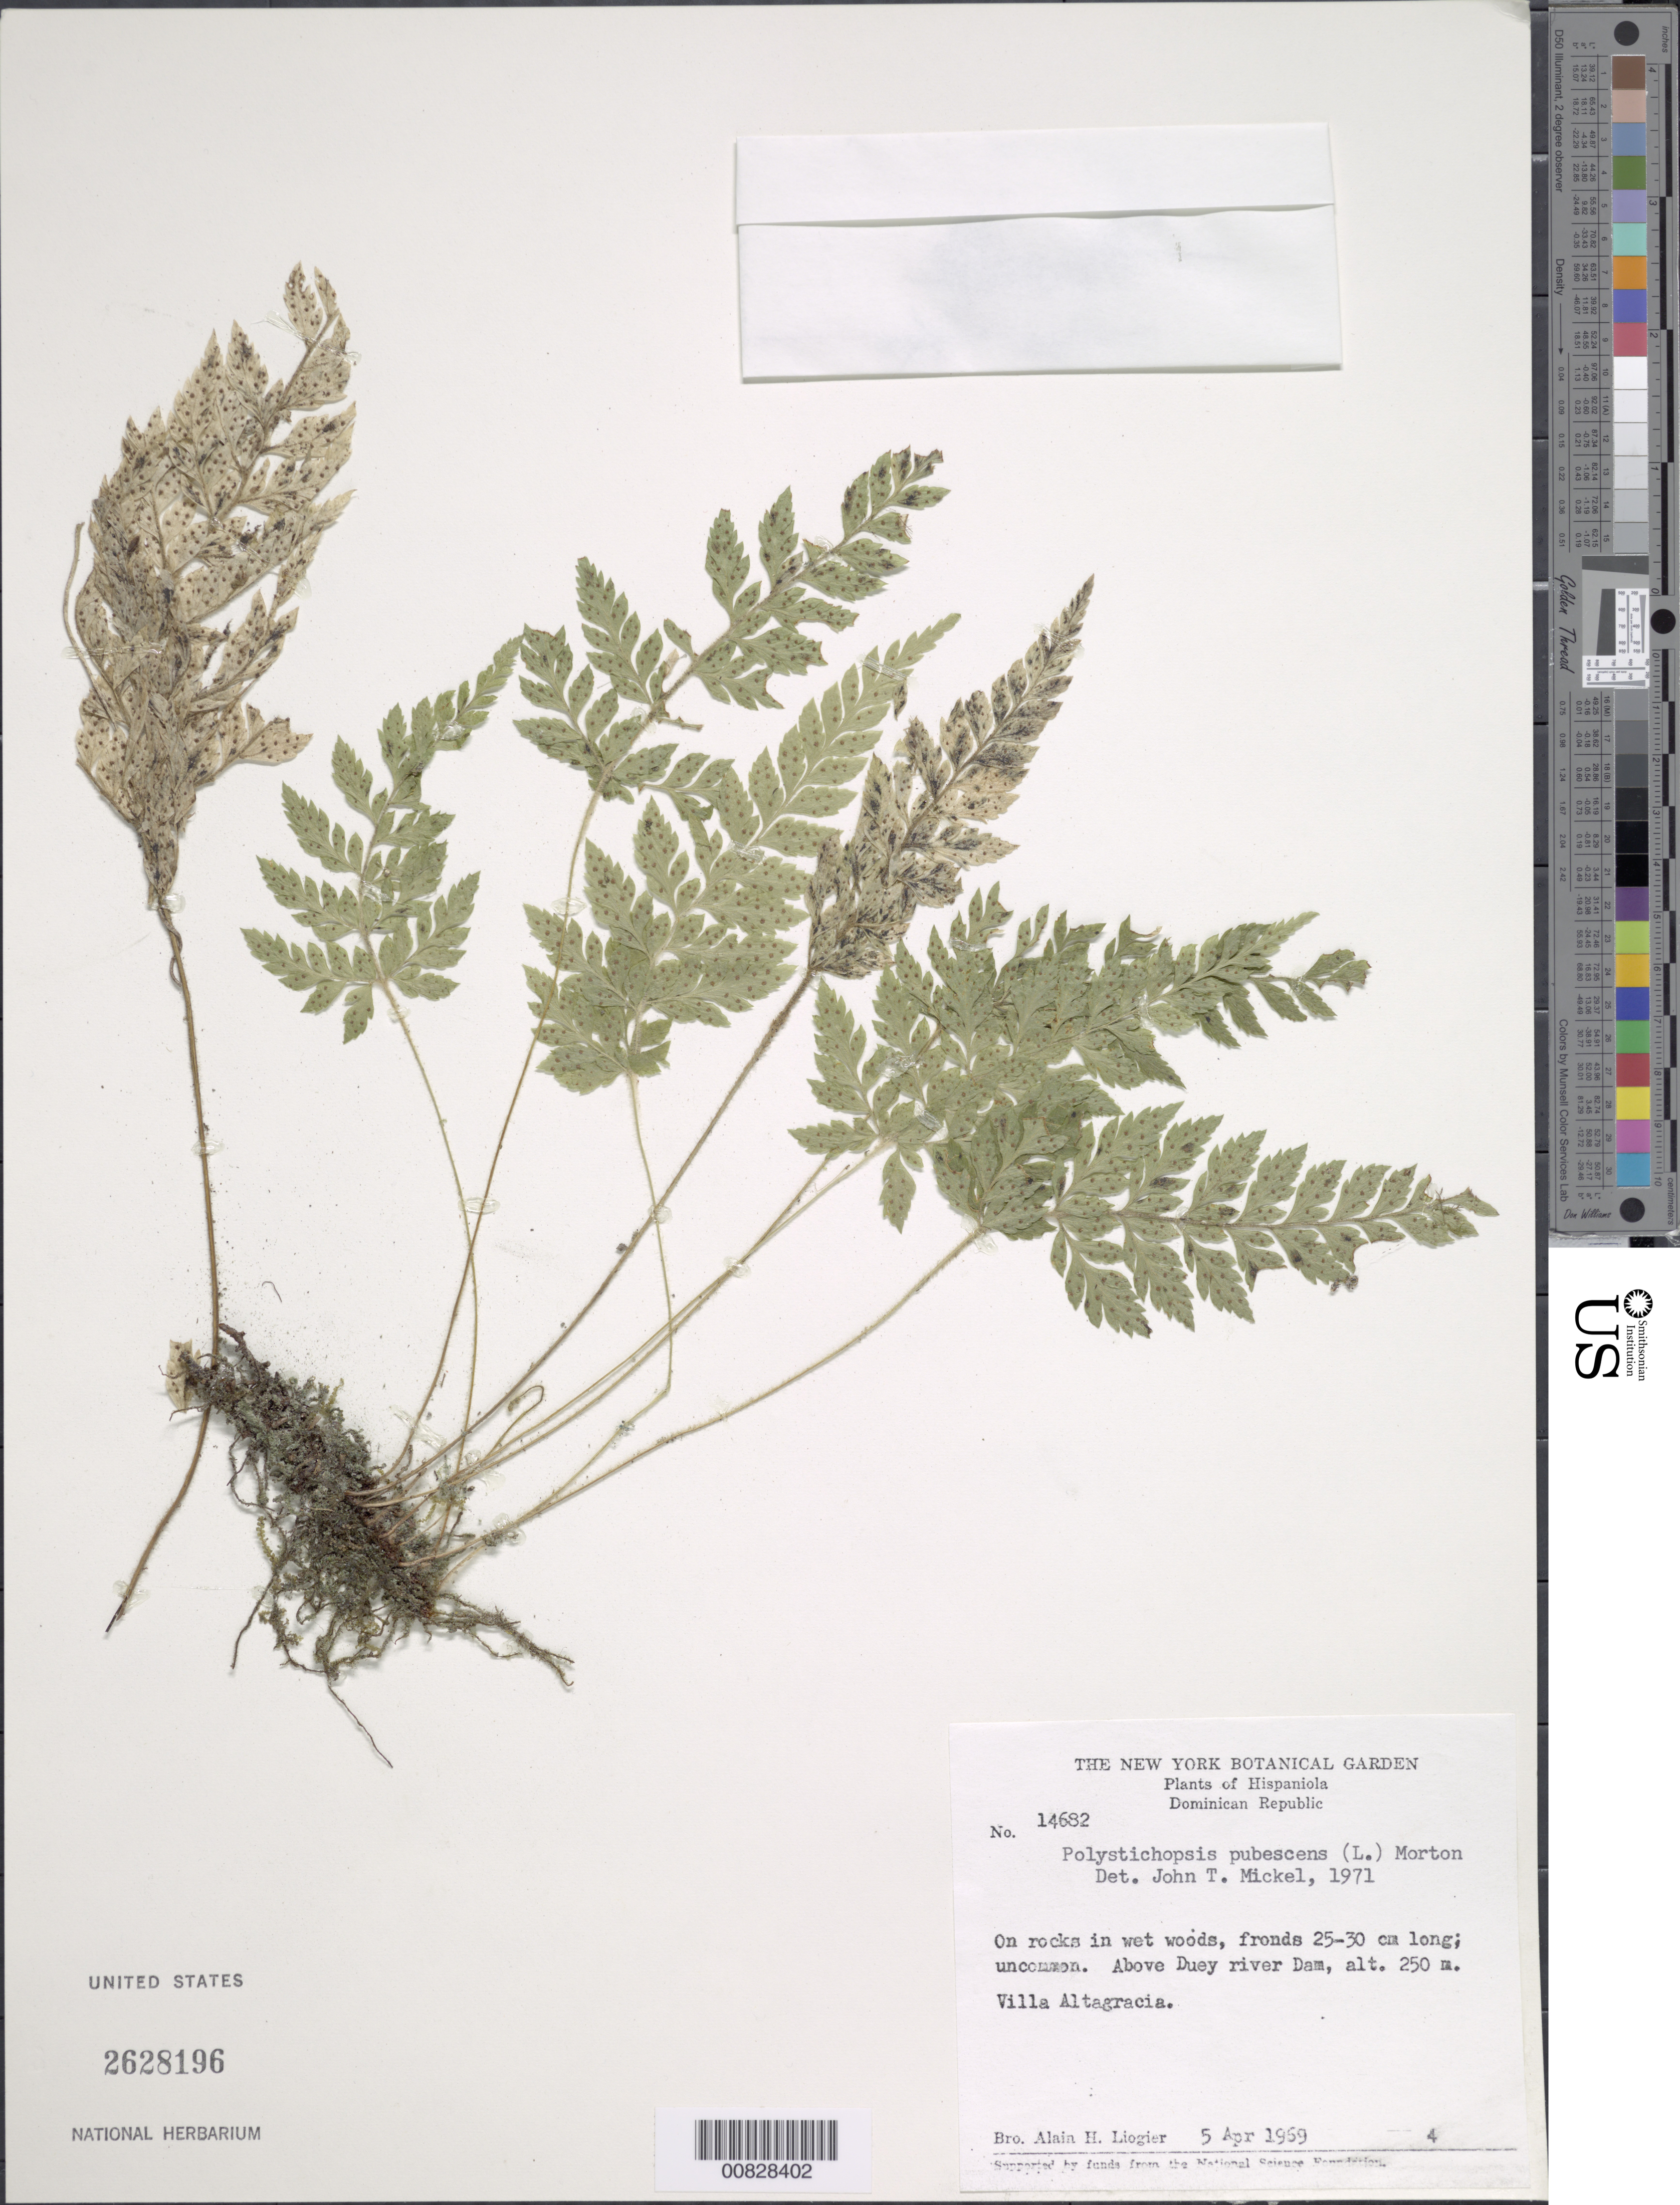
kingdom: Plantae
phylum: Tracheophyta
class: Polypodiopsida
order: Polypodiales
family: Dryopteridaceae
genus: Polystichopsis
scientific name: Polystichopsis pubescens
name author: (L.) C.V. Morton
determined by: Mickel, J. T., (NY), New York Botanical Garden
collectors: A. H. Liogier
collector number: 14682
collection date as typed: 05 Apr 1969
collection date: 1969-04-05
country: Dominican Republic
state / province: La Altagracia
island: Hispaniola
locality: Villa Altagracia, above Duey R. dam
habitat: On rocks in wet woods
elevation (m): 250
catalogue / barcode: US 2628196